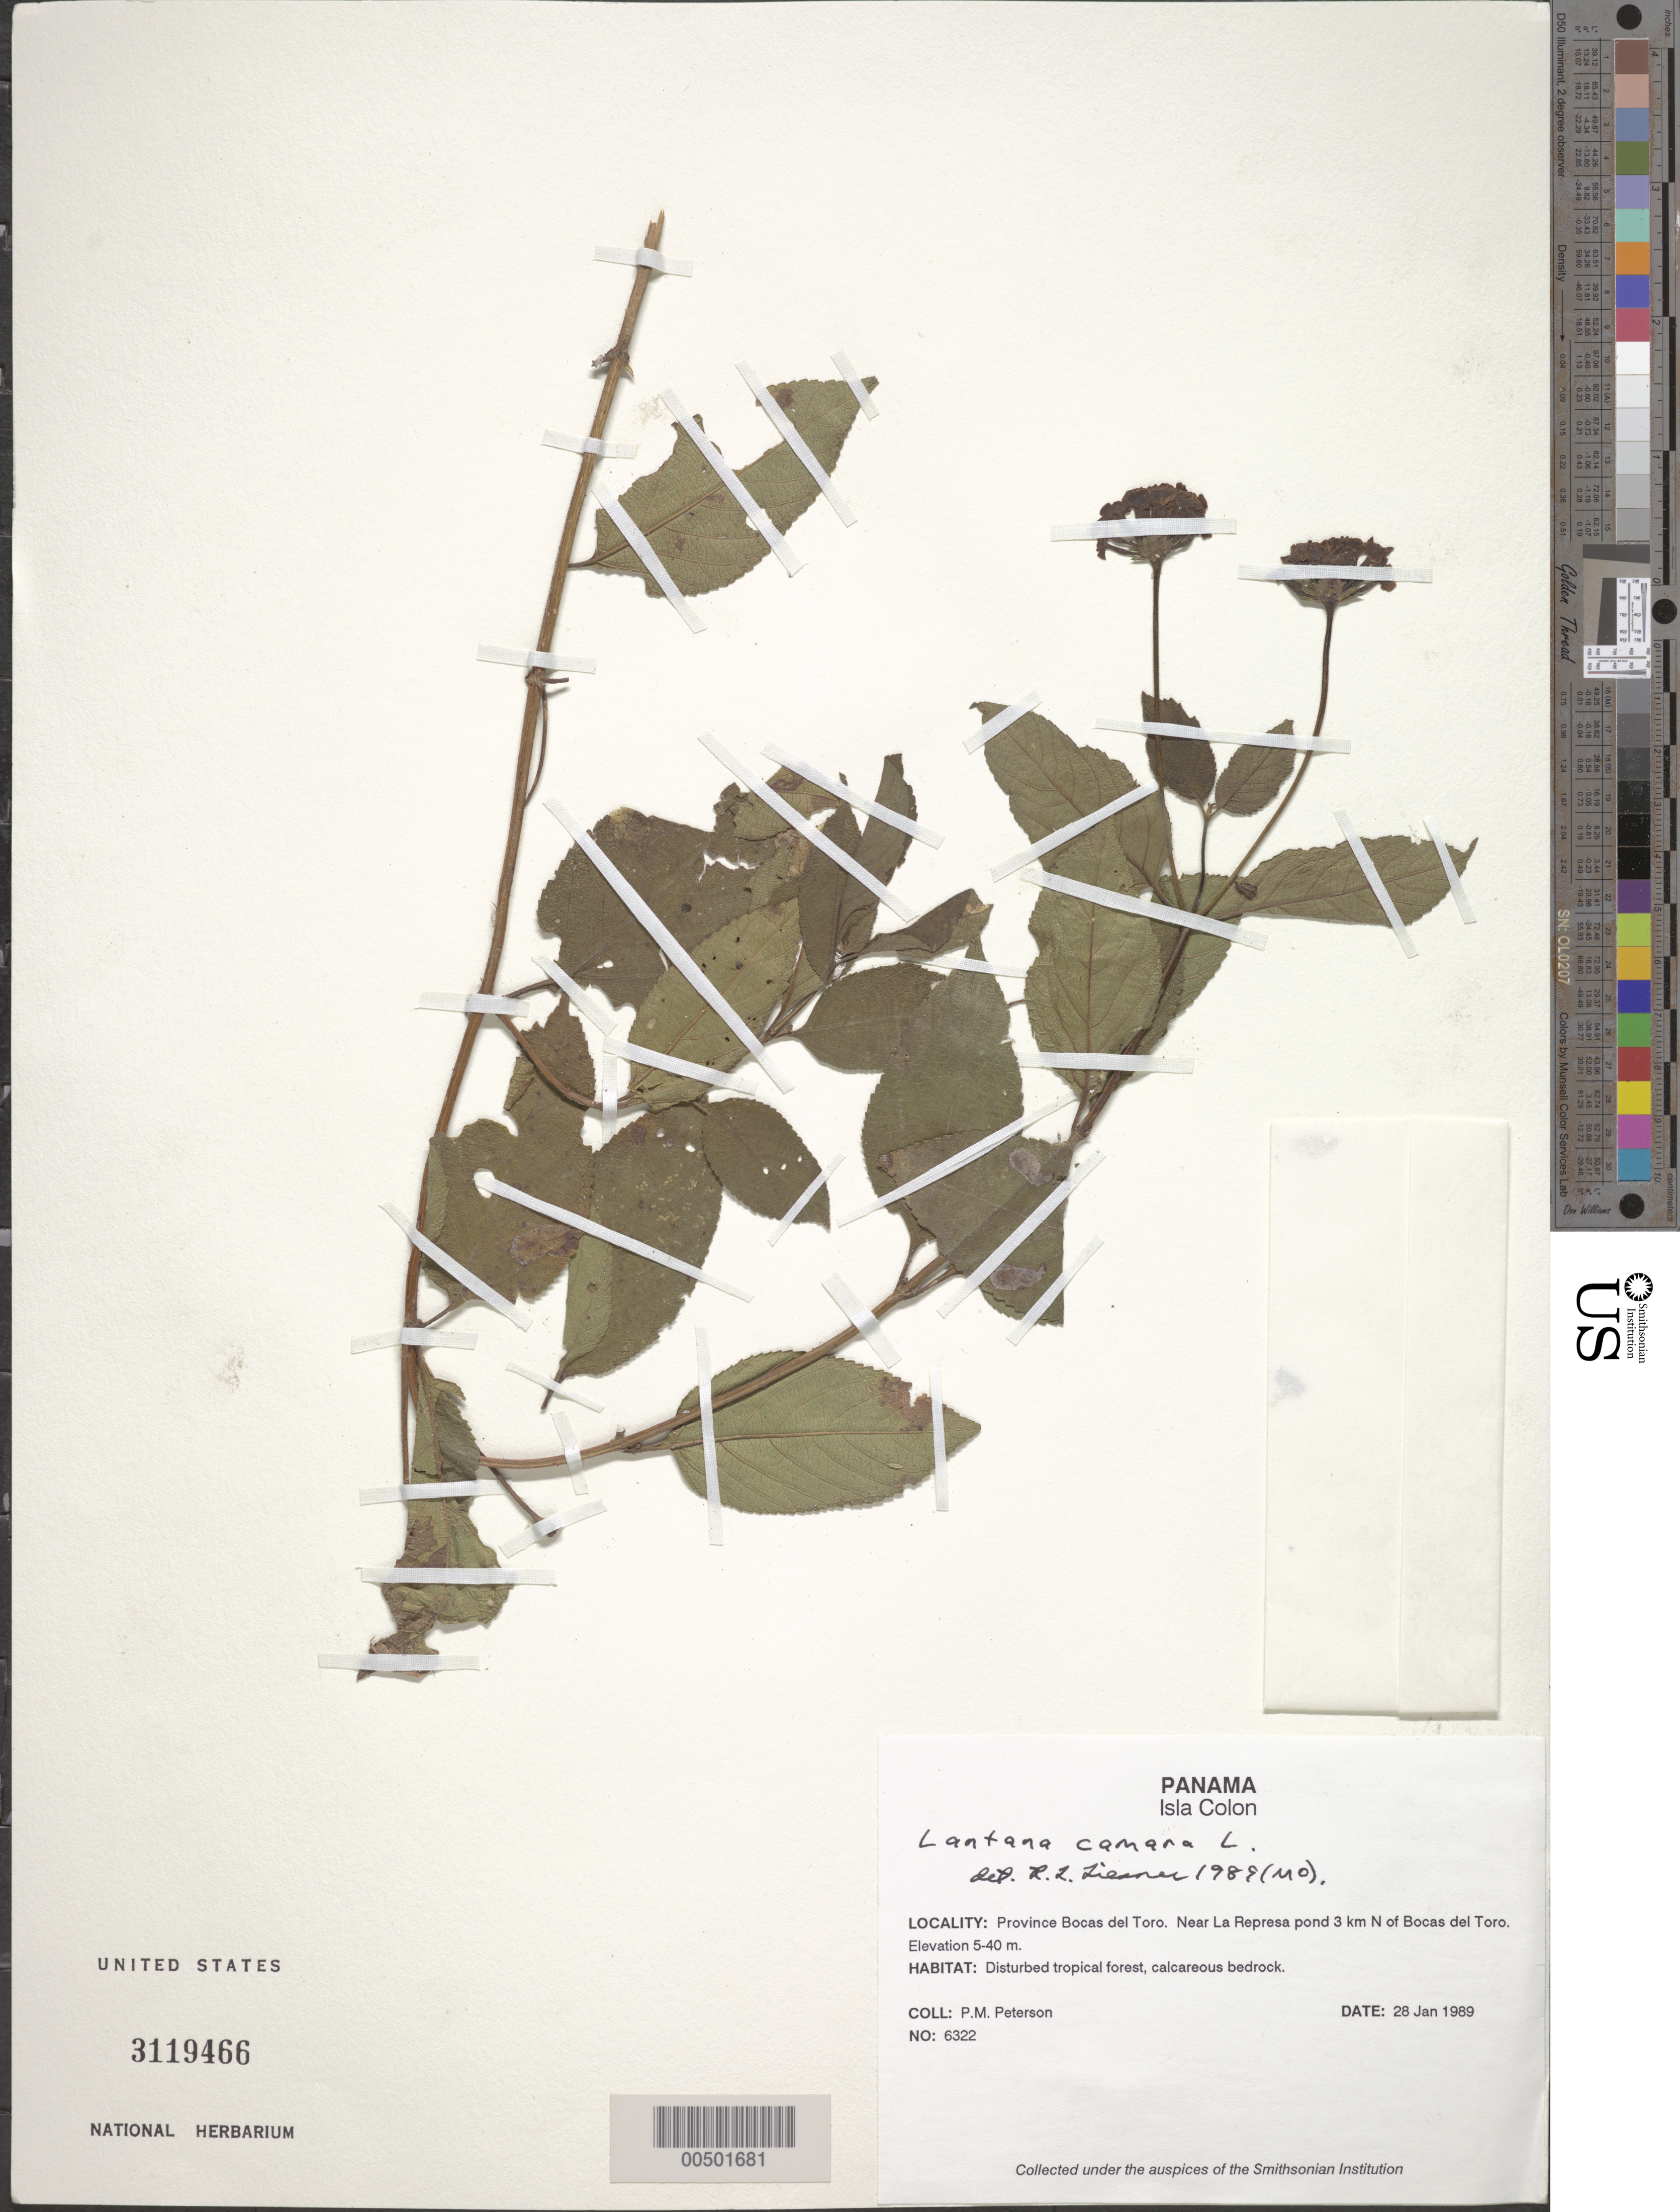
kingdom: Plantae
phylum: Tracheophyta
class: Magnoliopsida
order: Lamiales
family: Verbenaceae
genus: Lantana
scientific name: Lantana camara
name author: L.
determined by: Liesner, R. L.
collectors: P. M. Peterson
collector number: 06322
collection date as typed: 28 Jan 1989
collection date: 1989-01-28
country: Panama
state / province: Bocas del Toro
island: Colón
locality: Isla Colon, near La Represa pond 3 km N of Bocas del Toro.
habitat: Disturbed tropical forest, calcareous bedrock.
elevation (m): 5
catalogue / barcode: US 3119466